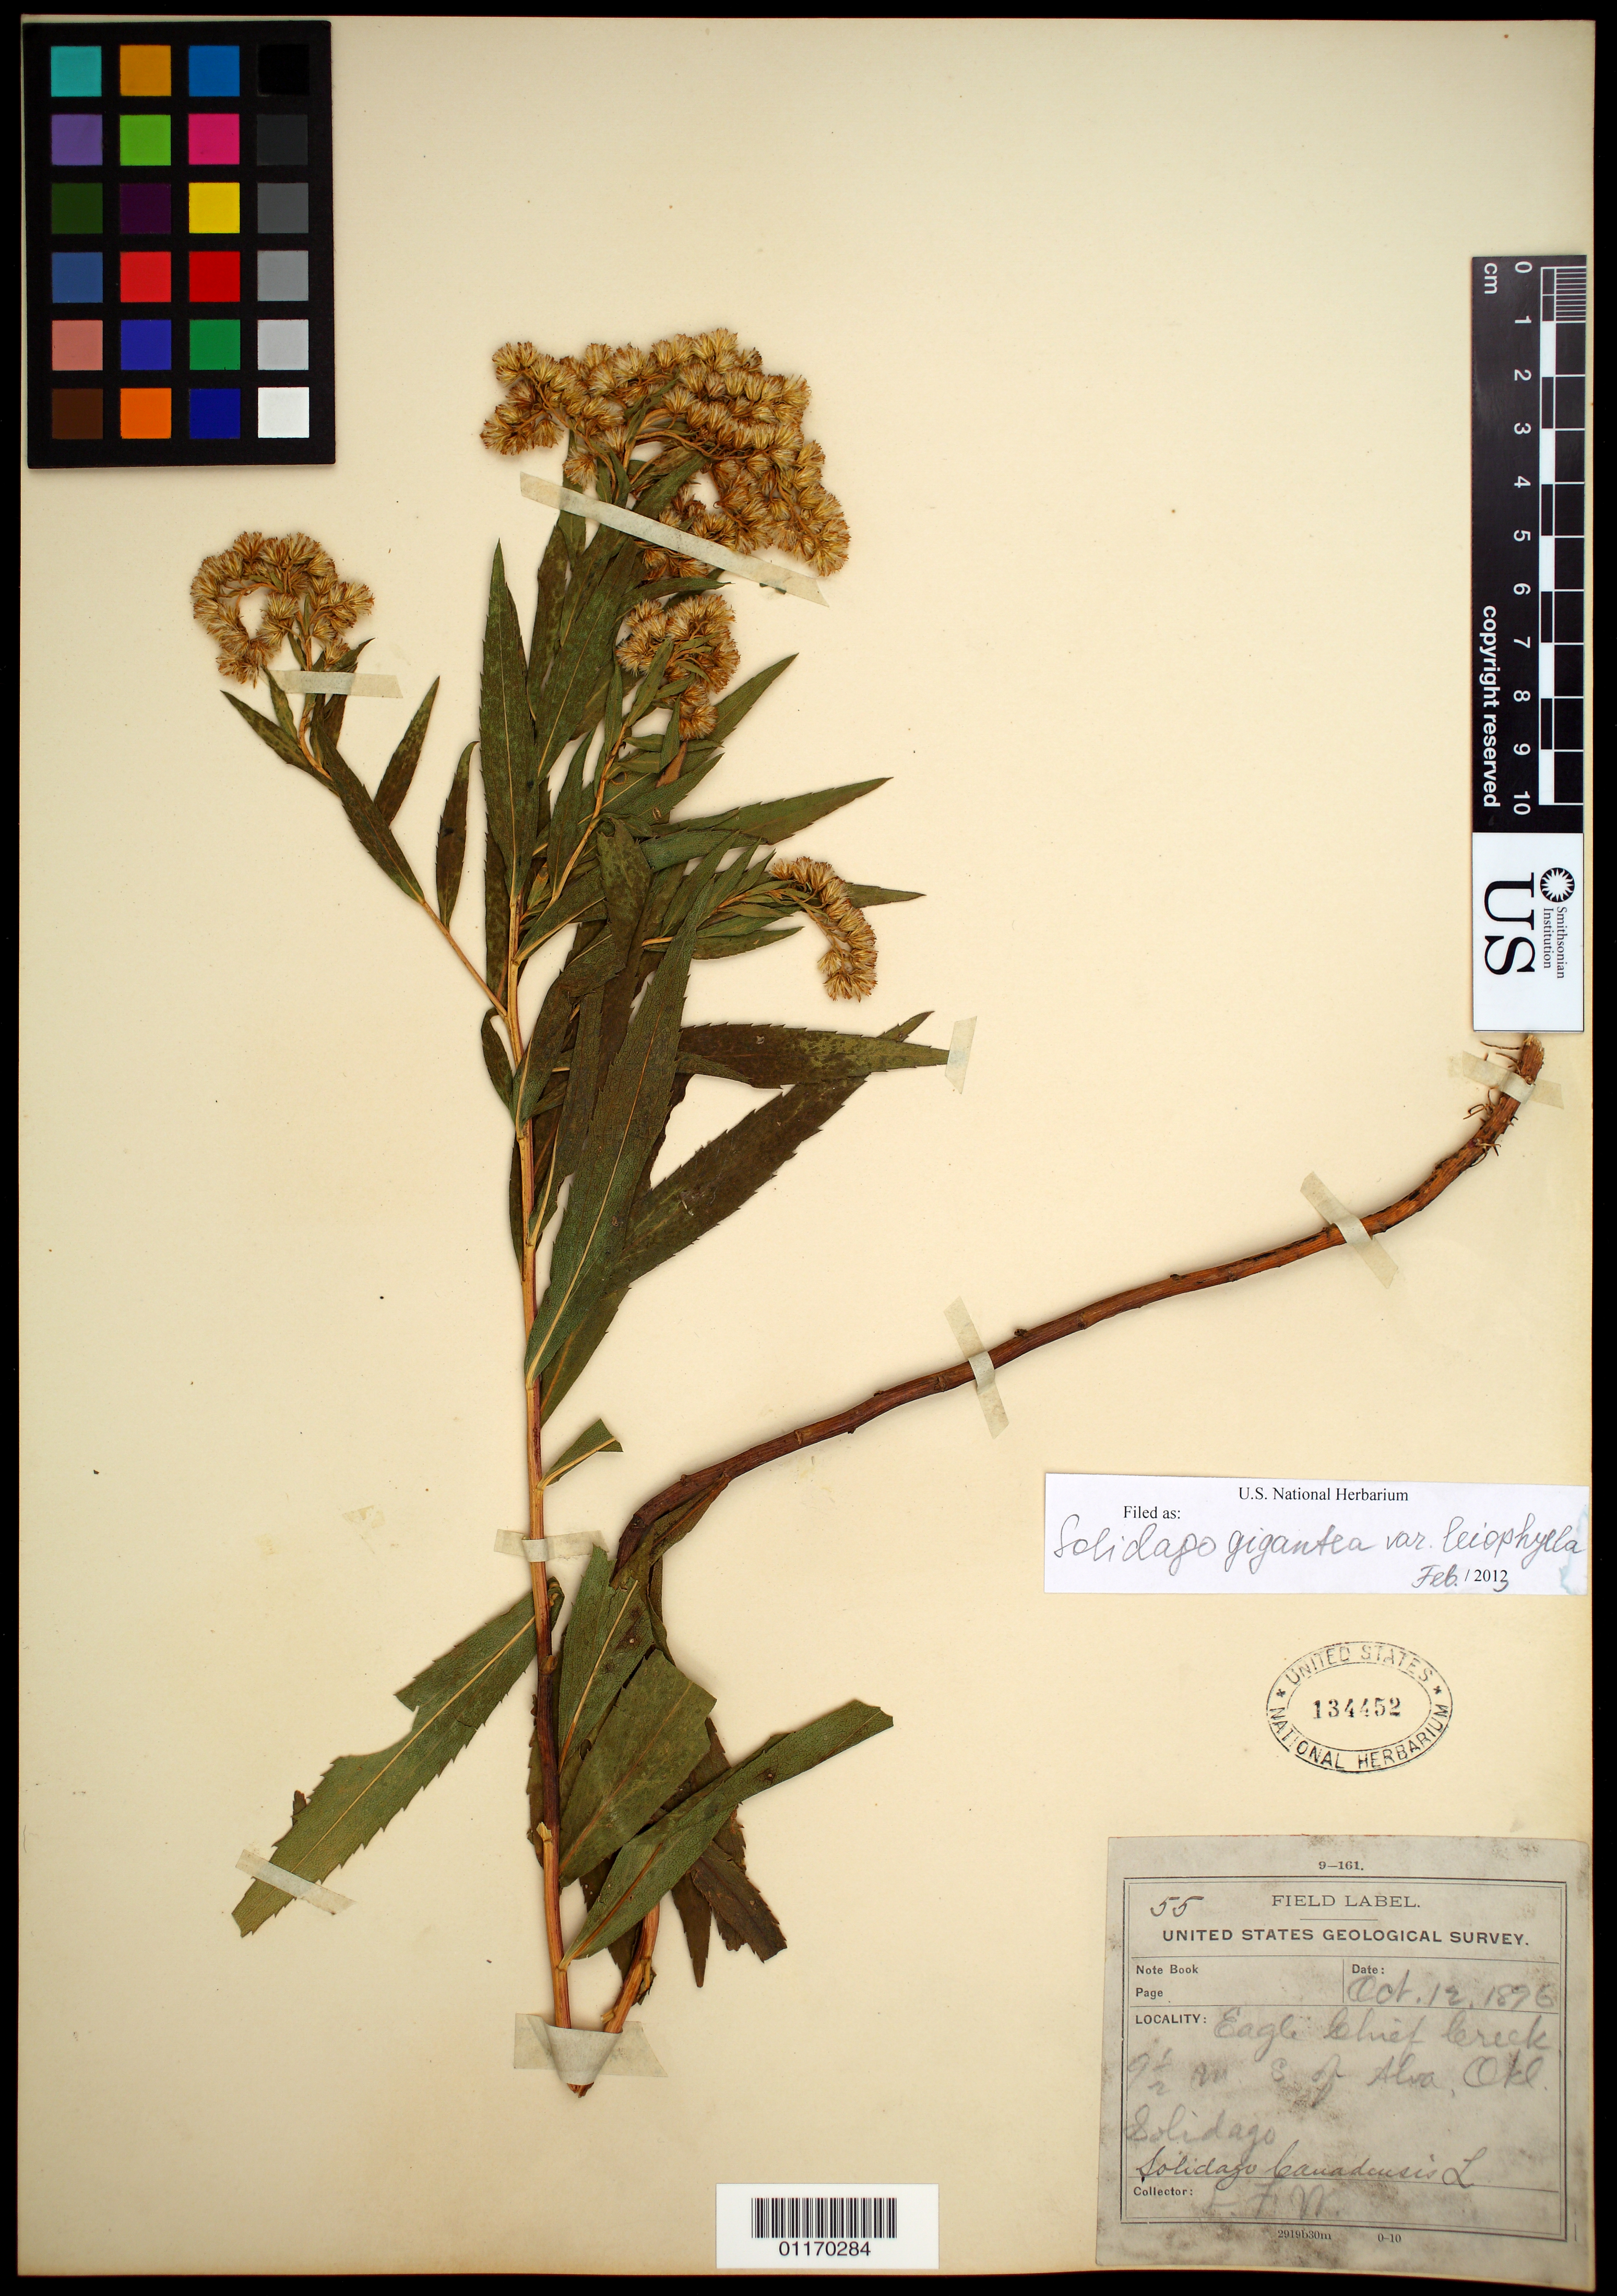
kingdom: Plantae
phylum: Tracheophyta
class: Magnoliopsida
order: Asterales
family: Asteraceae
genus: Solidago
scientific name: Solidago gigantea var. leiophylla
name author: Fernald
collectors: L. F. Ward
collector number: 55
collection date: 1896-10-12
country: United States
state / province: Oklahoma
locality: Eagle Chief, 9.5 m. s. of Alva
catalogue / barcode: US 134452